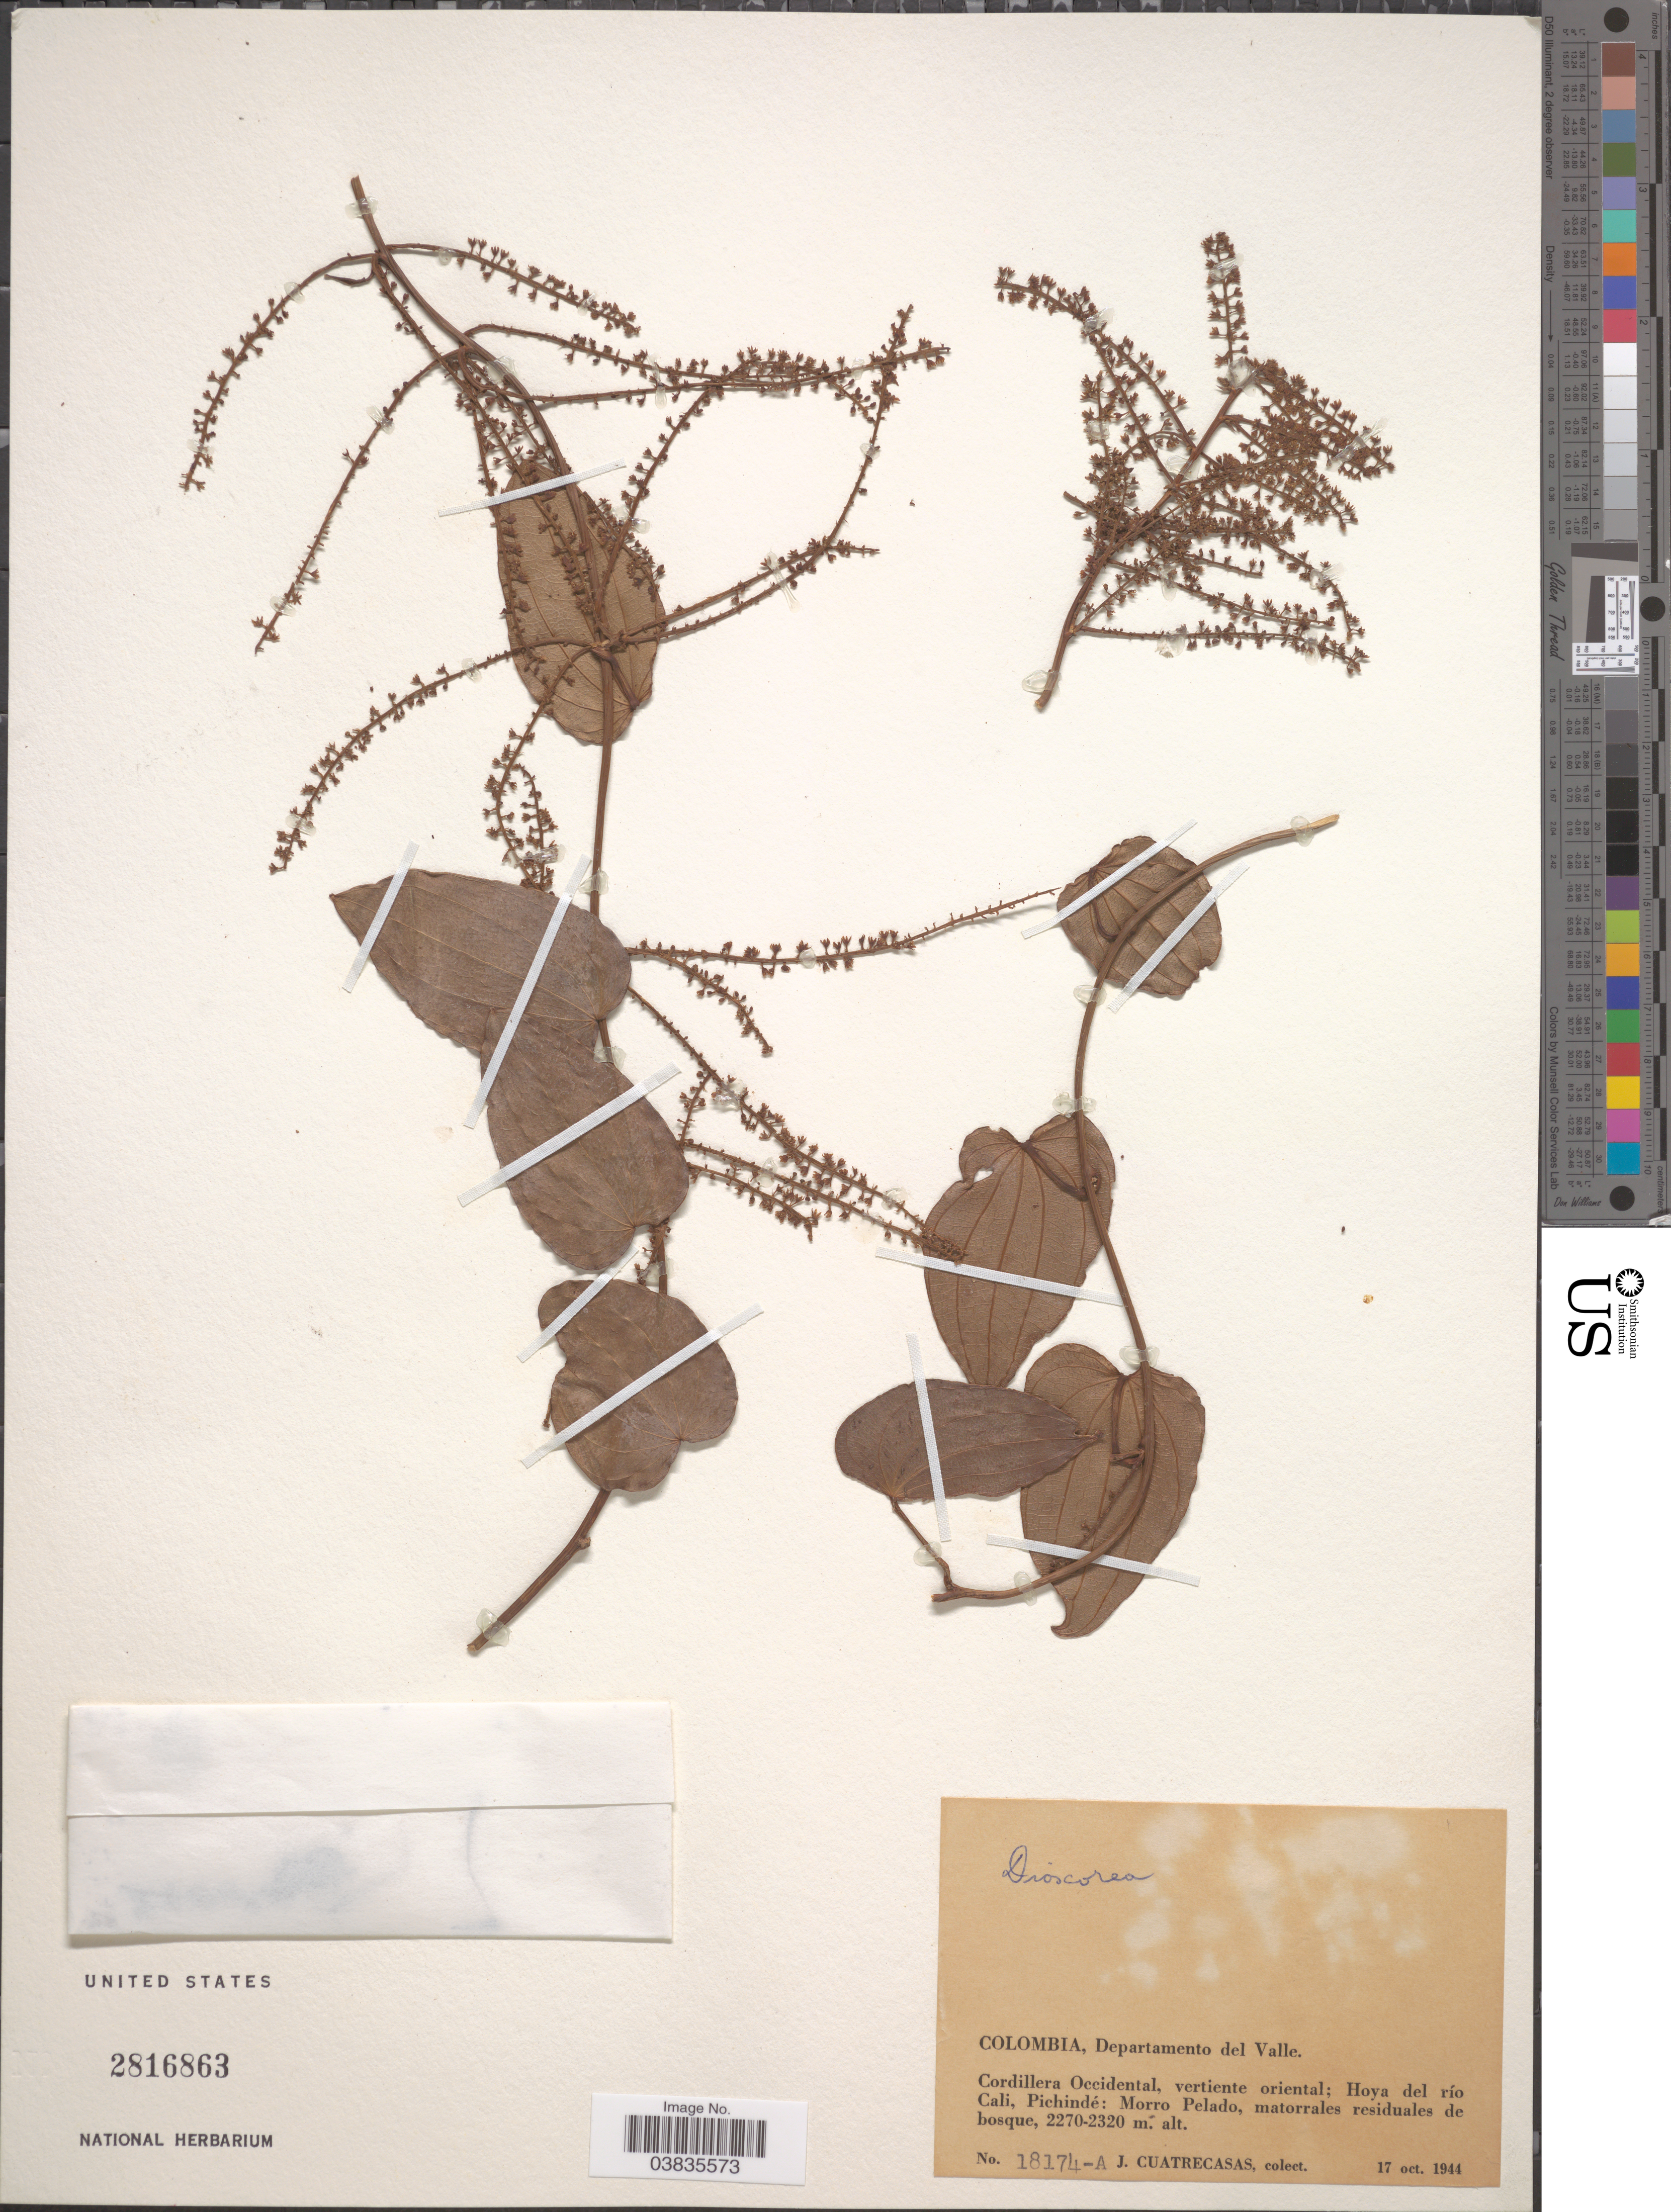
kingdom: Plantae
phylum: Tracheophyta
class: Liliopsida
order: Dioscoreales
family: Dioscoreaceae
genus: Dioscorea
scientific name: Dioscorea sp.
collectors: J. Cuatrecasas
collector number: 18174-A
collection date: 1944-10-17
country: Colombia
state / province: Valle del Cauca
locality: Departamento del Valle. Cordillera Occidental, vertiente oriental; Hoya del río Cali, Pichindé: Morro Pelado, matorrales residuales de bosque.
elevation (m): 2270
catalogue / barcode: US 2816863